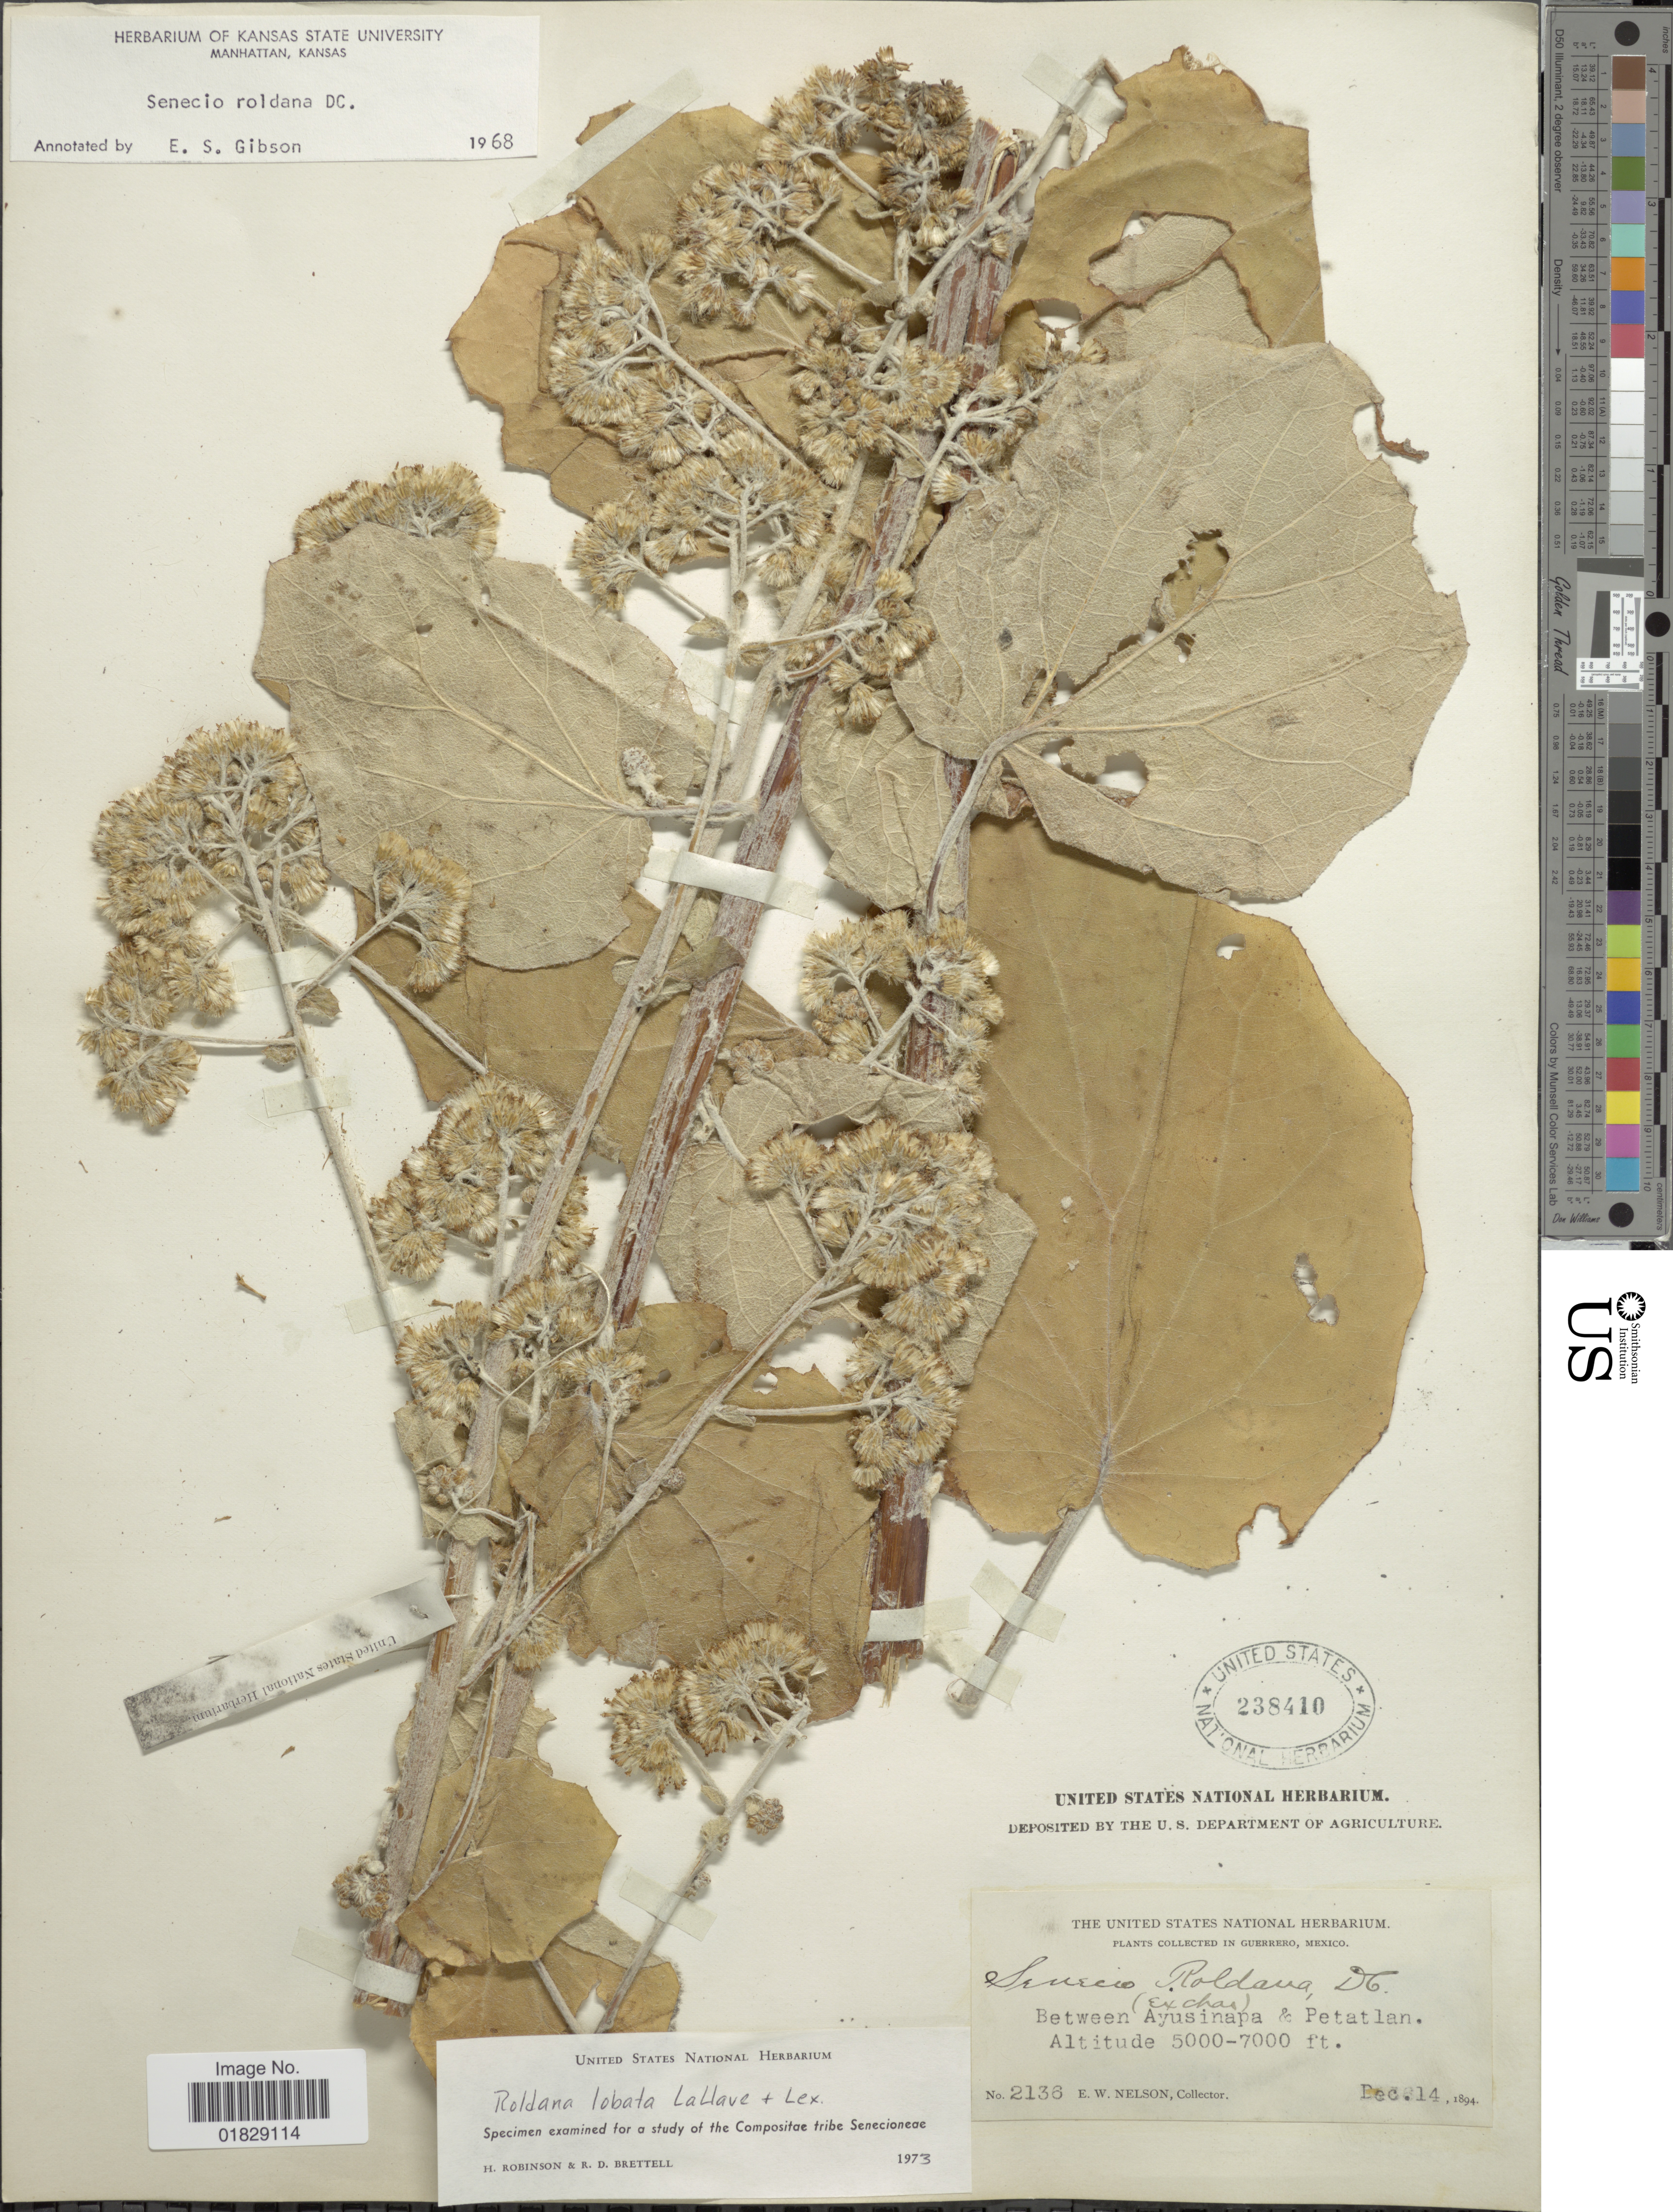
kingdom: Plantae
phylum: Tracheophyta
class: Magnoliopsida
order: Asterales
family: Asteraceae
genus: Roldana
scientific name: Roldana lobata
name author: La Llave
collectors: E. W. Nelson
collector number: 2136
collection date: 1894-12-14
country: Mexico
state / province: Guerrero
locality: Between Ayusinapa & Petatlan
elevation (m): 1524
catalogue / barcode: US 238410